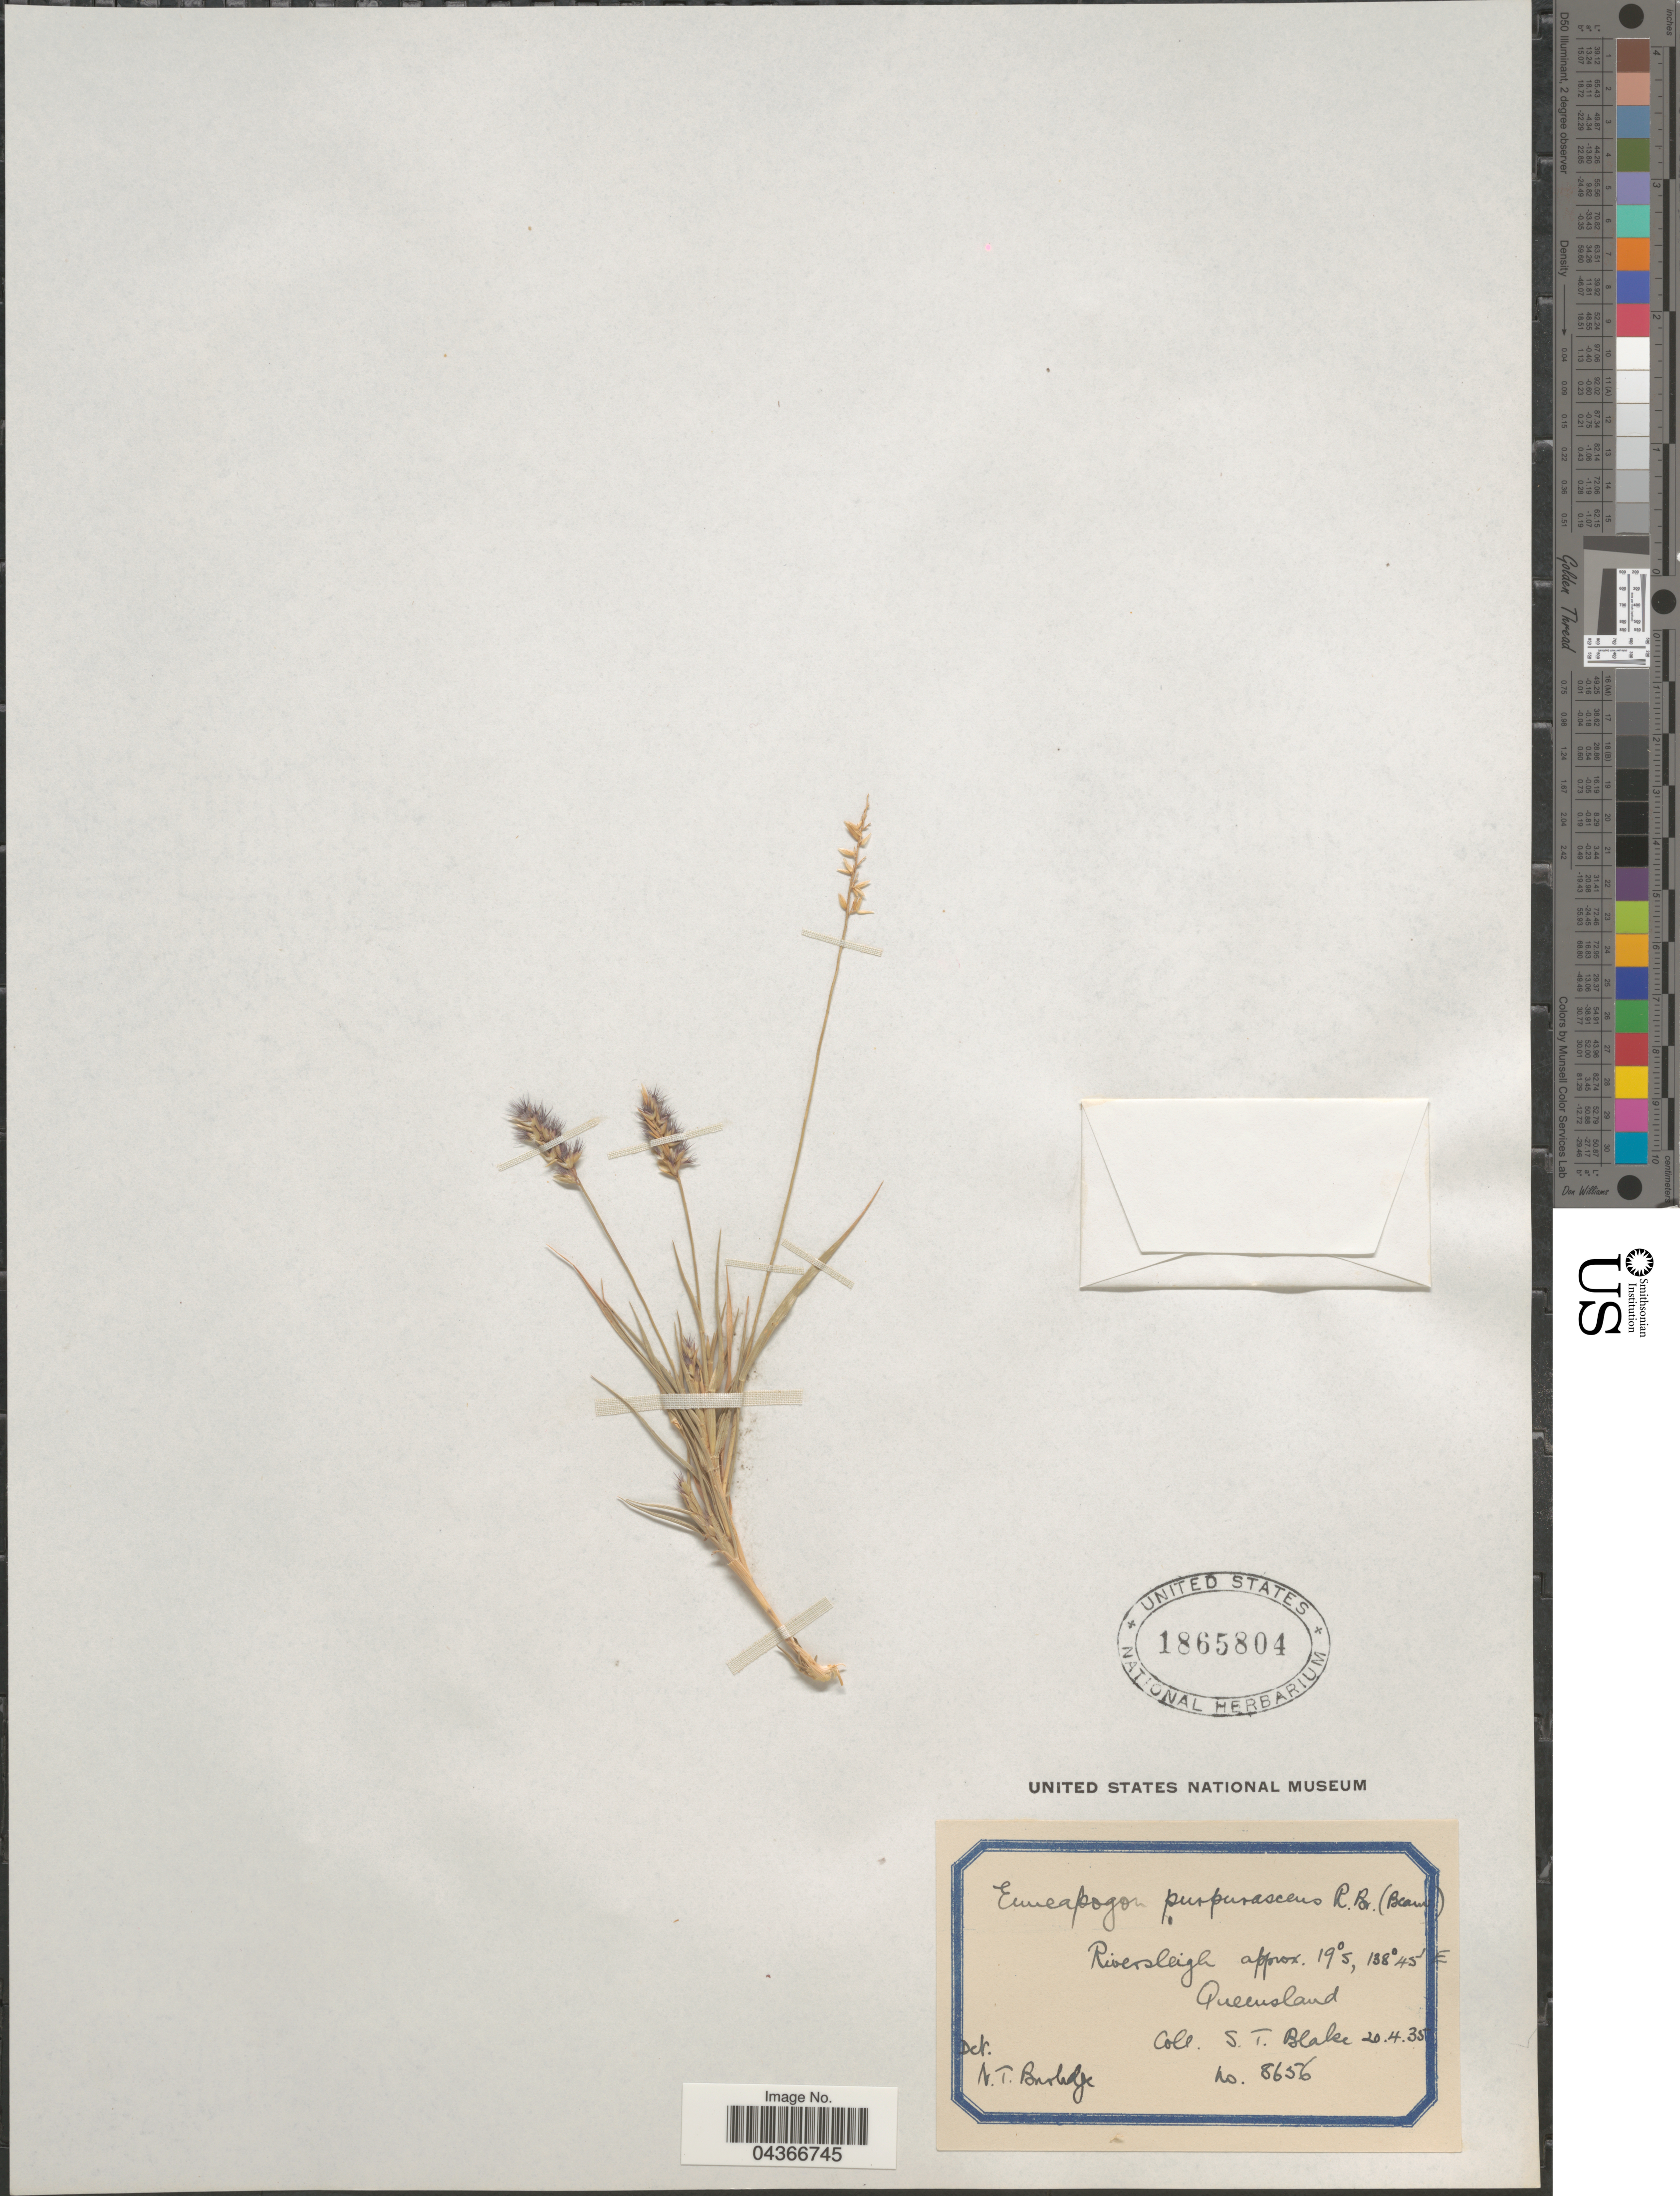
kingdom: Plantae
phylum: Tracheophyta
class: Liliopsida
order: Poales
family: Poaceae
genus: Enneapogon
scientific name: Enneapogon purpurascens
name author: (R. Br.) P. Beauv.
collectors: S. T. Blake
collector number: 8656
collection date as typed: Transcribed d/m/y: 20/4/35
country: Australia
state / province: Queensland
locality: Riversleigh.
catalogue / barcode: US 1865804